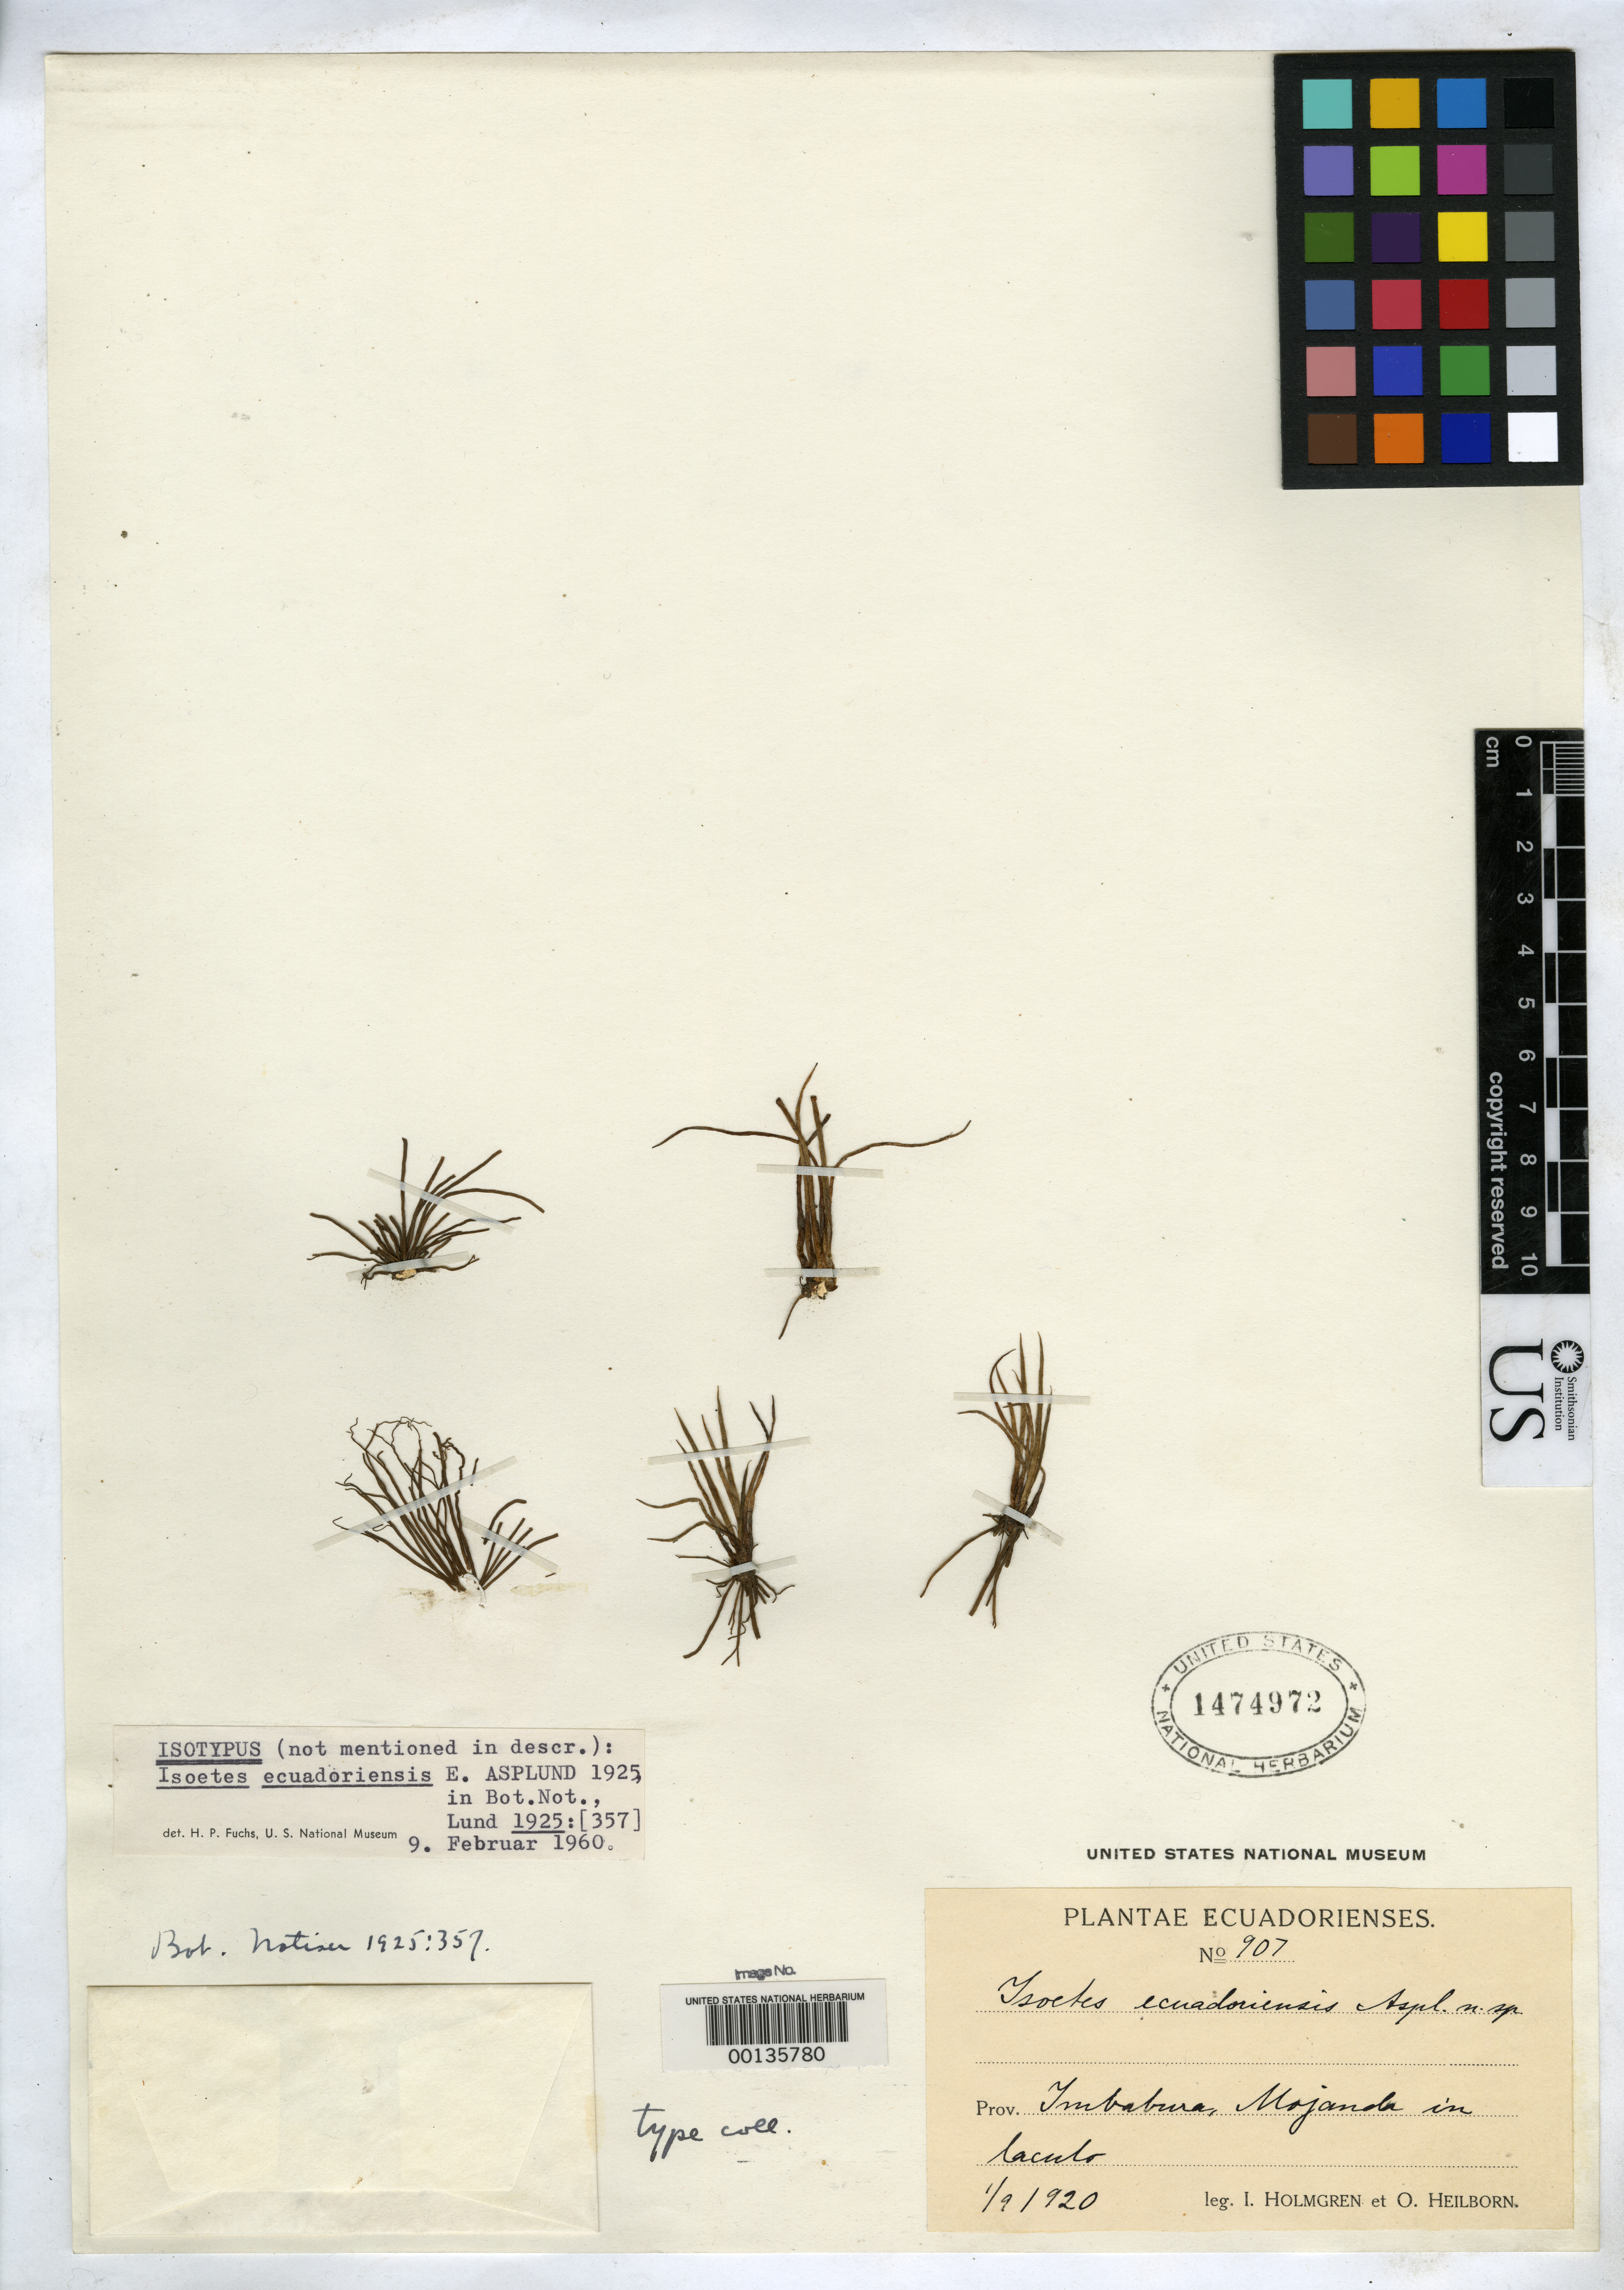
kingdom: Plantae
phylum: Tracheophyta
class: Lycopodiopsida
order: Isoetales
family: Isoetaceae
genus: Isoetes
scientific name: Isoetes ecuadoriensis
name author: Aspl.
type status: Isotype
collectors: I. A. Holmgren & O. Heilborn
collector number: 907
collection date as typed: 01 Sep 1920 or 09 Jan 1920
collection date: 1920-01-09 or 1920-09-01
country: Ecuador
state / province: Imbabura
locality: Ojanda.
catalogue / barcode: US 1474972